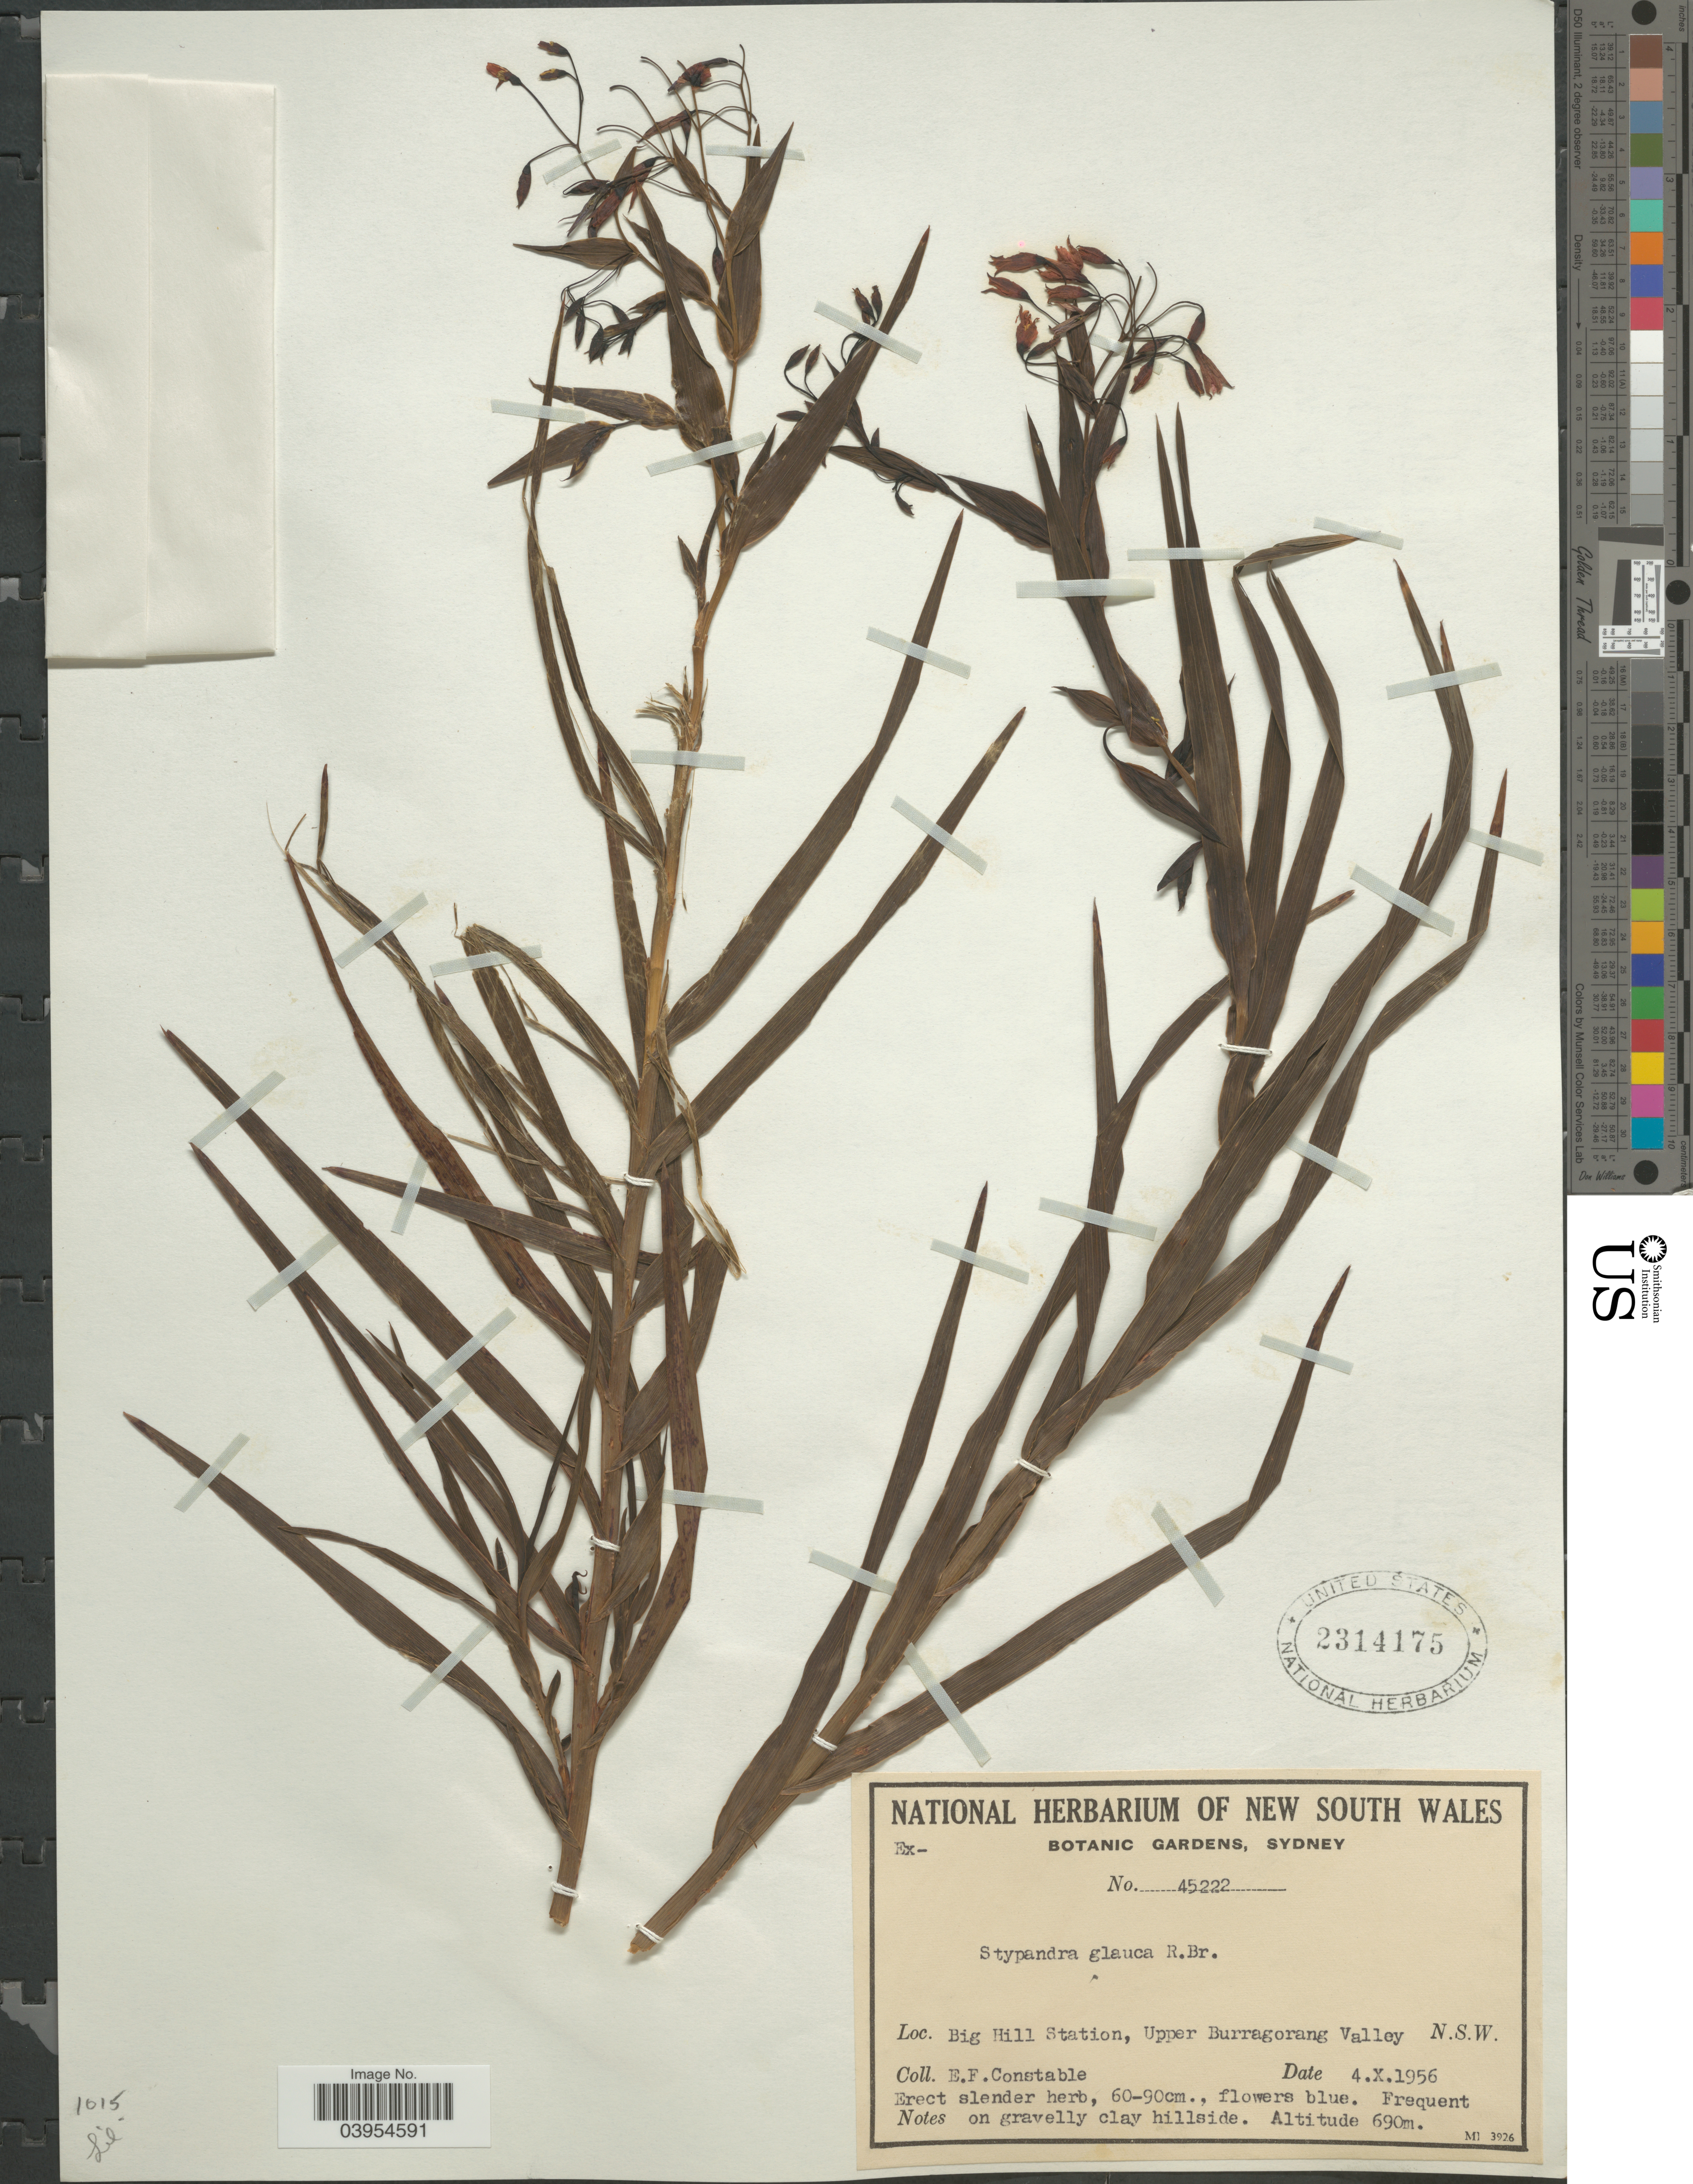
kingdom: Plantae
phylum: Tracheophyta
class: Liliopsida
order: Asparagales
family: Asphodelaceae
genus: Stypandra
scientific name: Stypandra glauca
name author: R. Br.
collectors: E. F. Constable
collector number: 45222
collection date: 1956-10-04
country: Australia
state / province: New South Wales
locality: Big Hill Station, Upper Burragorang Valley.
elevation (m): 690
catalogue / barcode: US 2314175